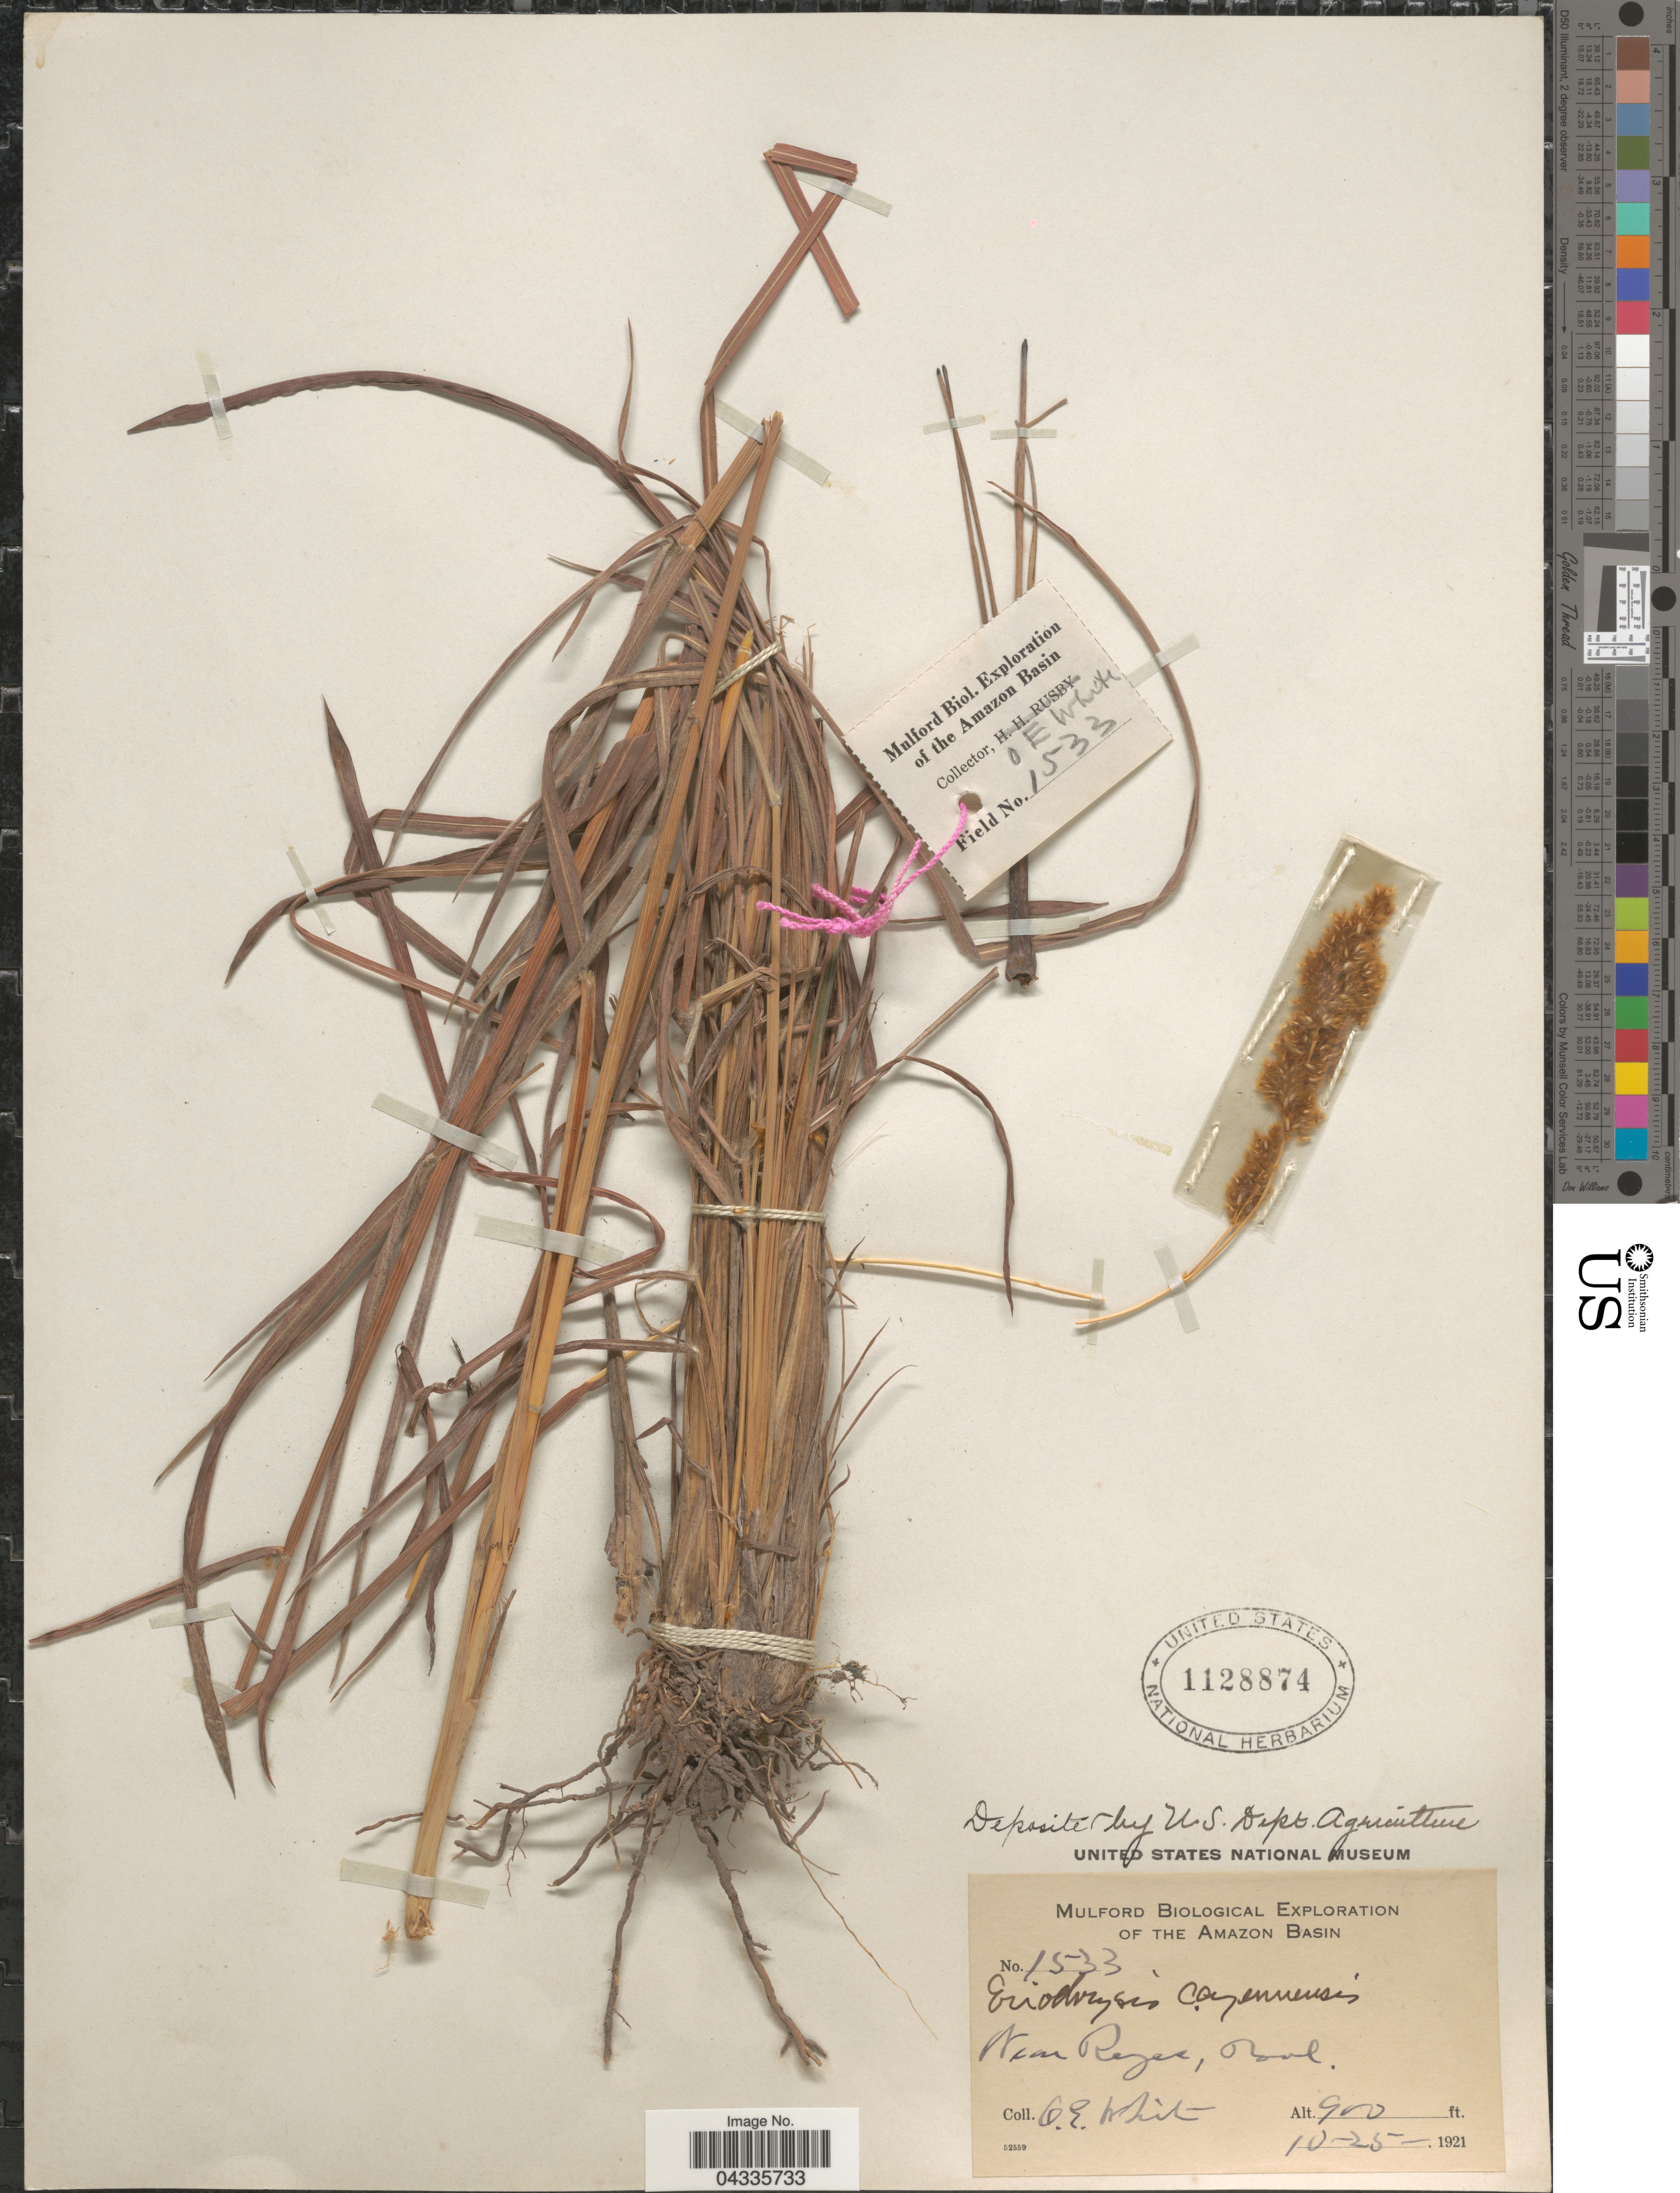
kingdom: Plantae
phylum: Tracheophyta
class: Liliopsida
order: Poales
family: Poaceae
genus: Eriochrysis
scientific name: Eriochrysis cayennensis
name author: P. Beauv.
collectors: O. E. White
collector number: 1533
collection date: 1921-10-25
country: Bolivia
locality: Mulford Biological Exploration of the Amazon Basin. Near Roges.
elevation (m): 274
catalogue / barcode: US 1128874